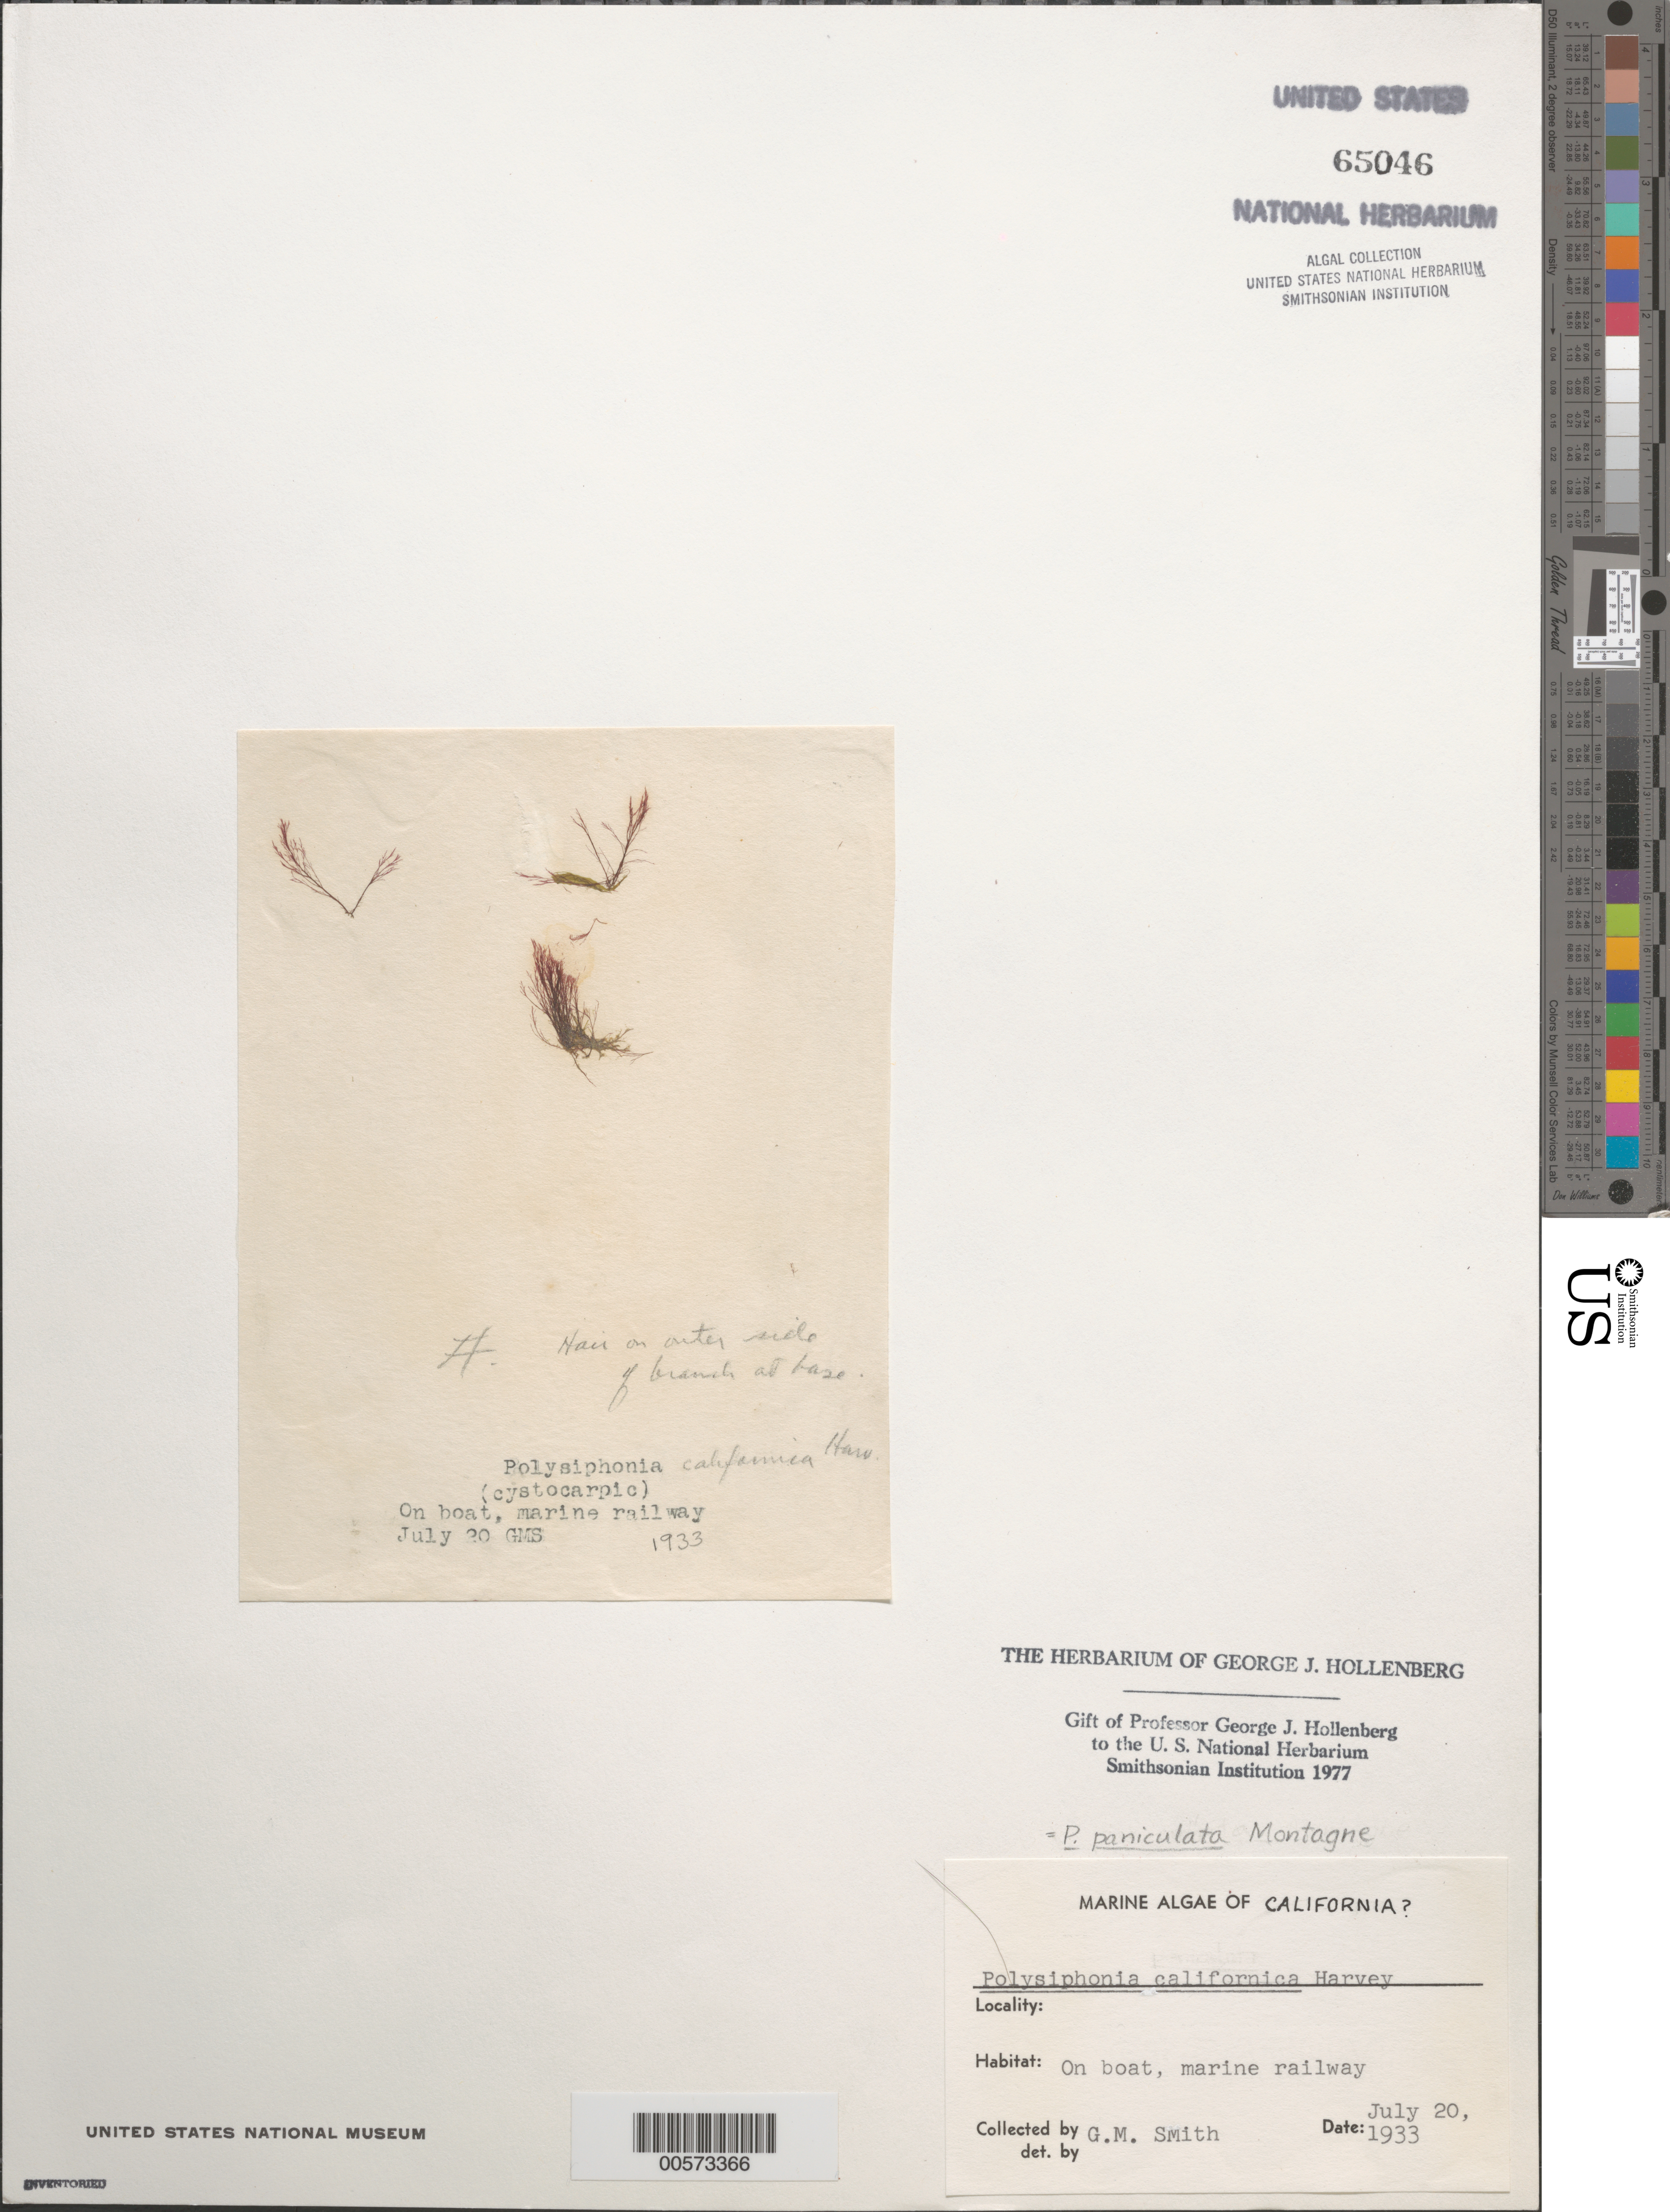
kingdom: Plantae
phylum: Rhodophyta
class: Florideophyceae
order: Ceramiales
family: Rhodomelaceae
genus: Eutrichosiphonia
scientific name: Eutrichosiphonia paniculata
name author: (Mont.) D.E.Bustamante & T.O. Cho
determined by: Algae name updating Project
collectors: G. M. Smith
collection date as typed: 20 Jul 1933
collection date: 1933-07-20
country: United States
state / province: California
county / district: Monterey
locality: Boat, marine railway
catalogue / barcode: US 65046